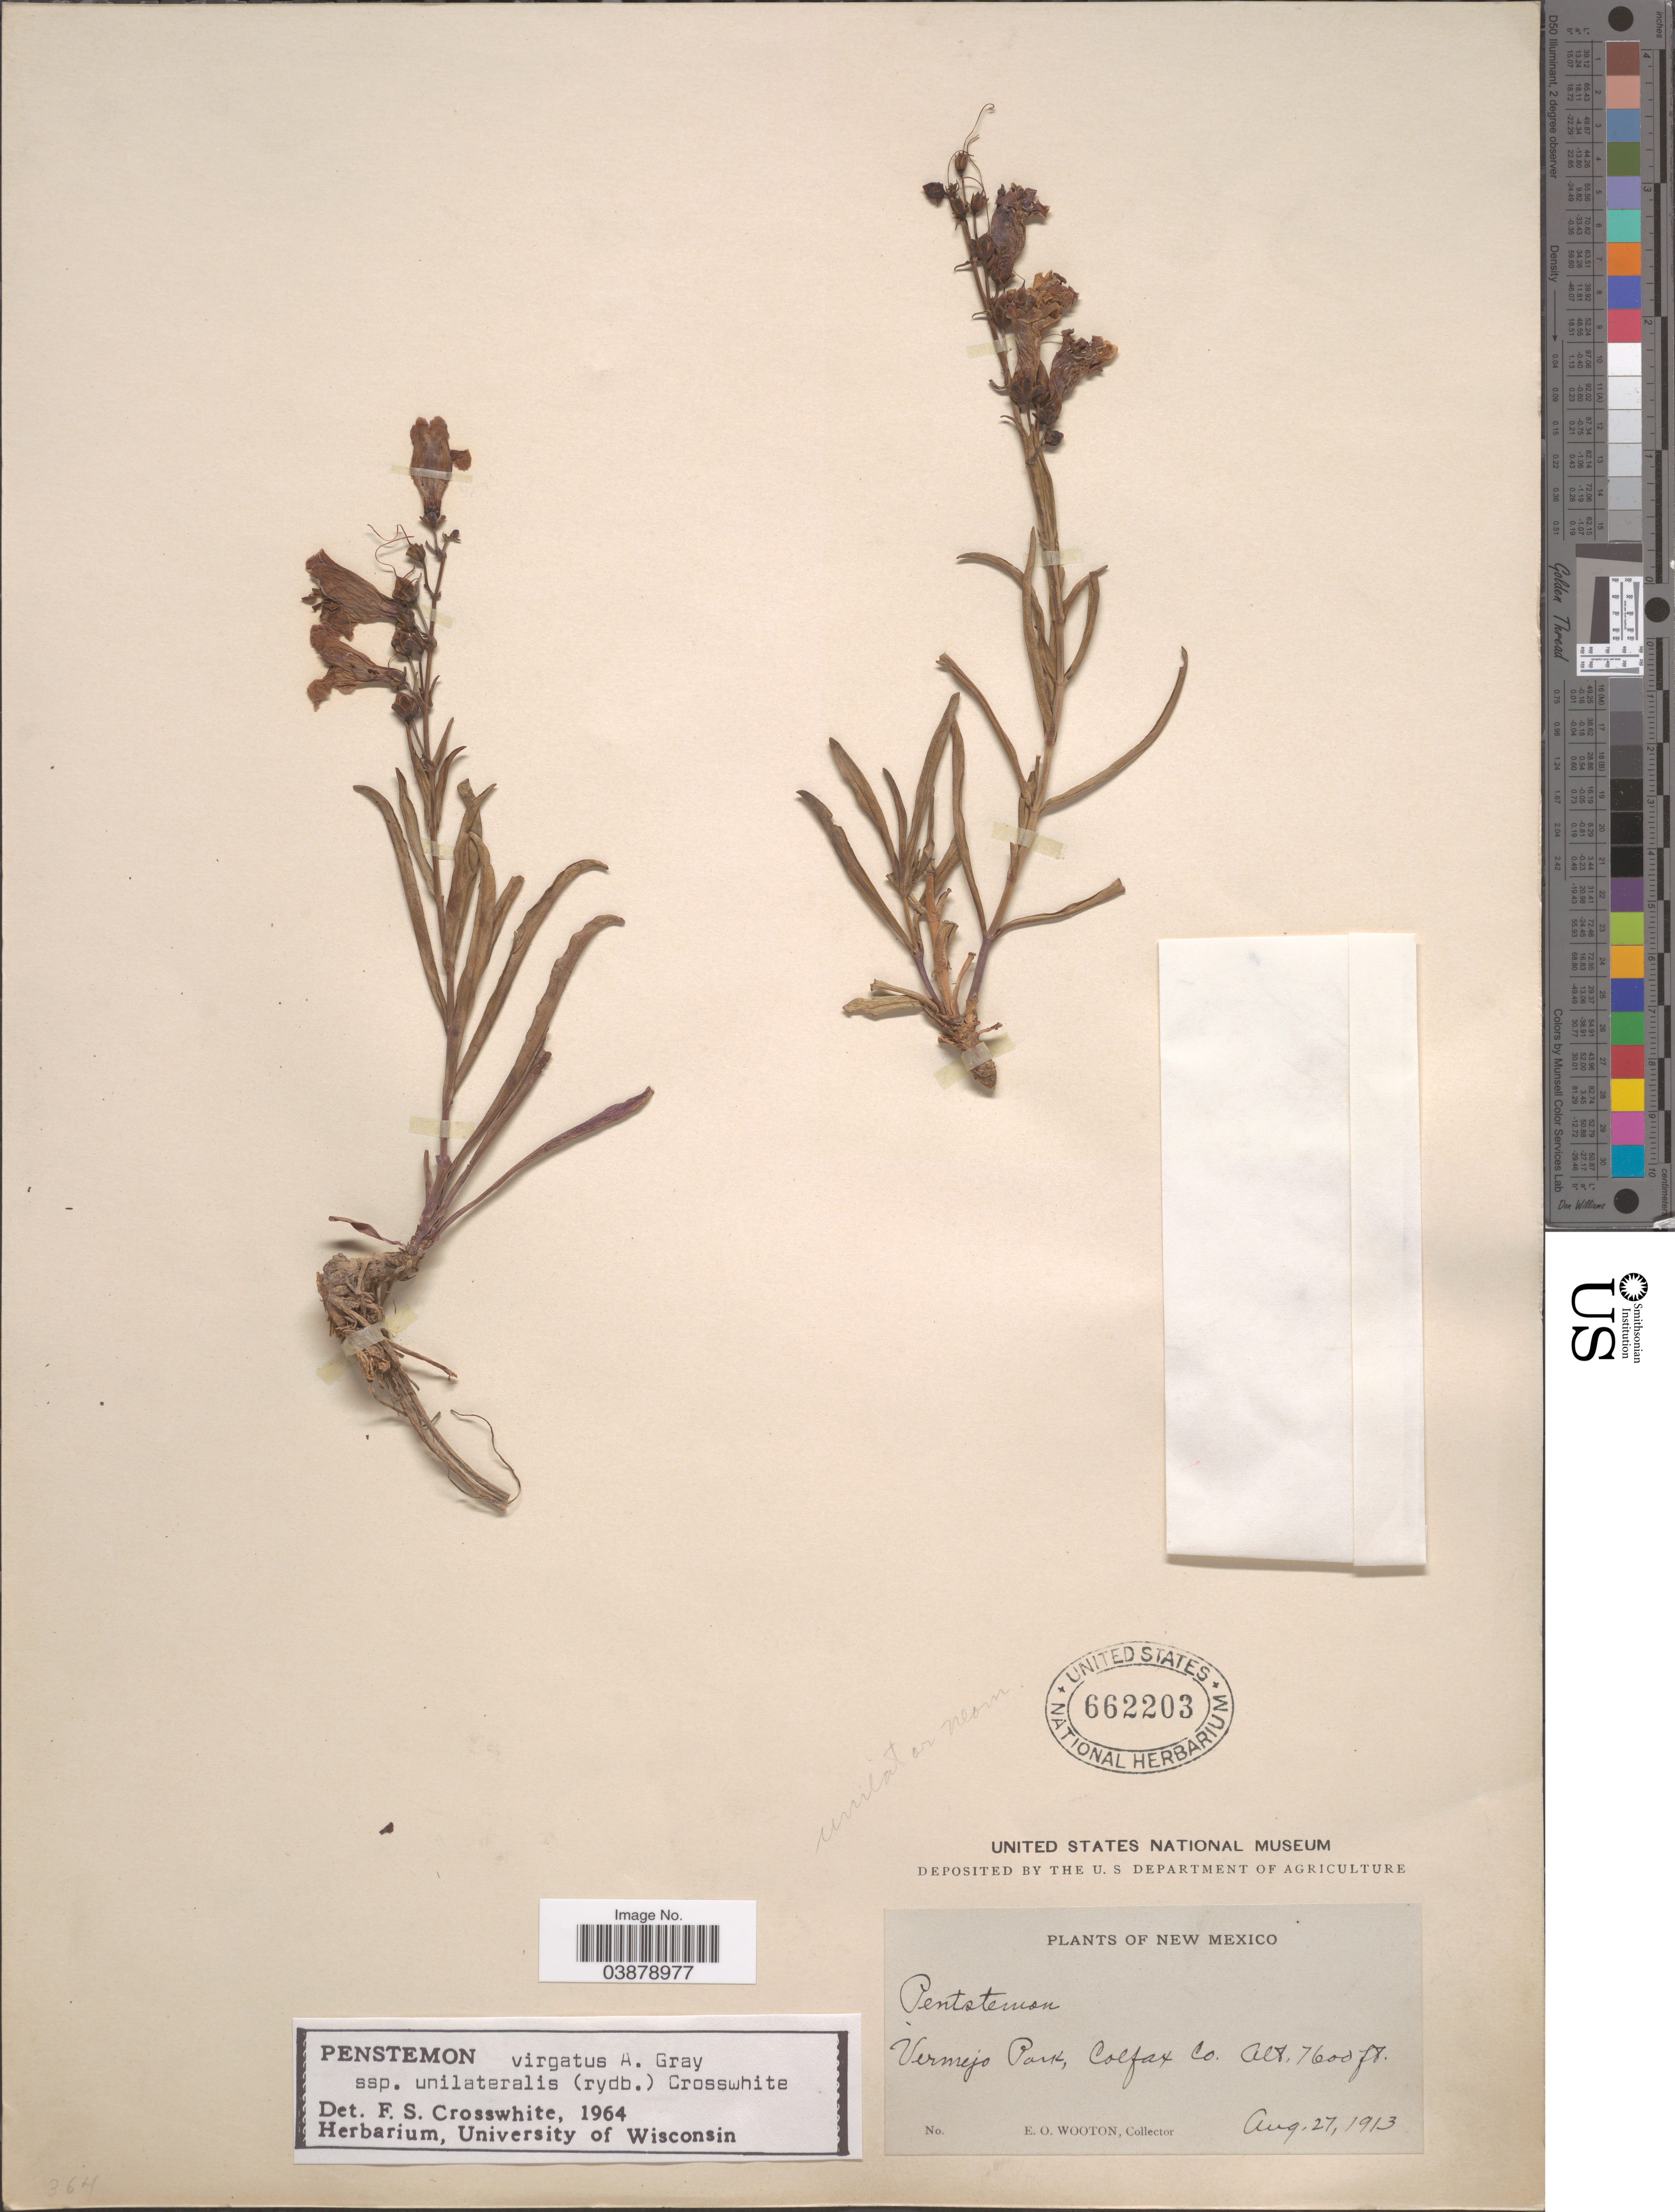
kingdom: Plantae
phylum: Tracheophyta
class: Magnoliopsida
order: Lamiales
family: Plantaginaceae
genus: Penstemon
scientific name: Penstemon virgatus subsp. unilateralis (Rydb.) Crosswh. subsp. nov. ined.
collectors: E. O. Wooton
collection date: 1913-08-27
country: United States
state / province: New Mexico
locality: Vermejo Park, Colfax Co.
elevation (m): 2316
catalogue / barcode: US 662203